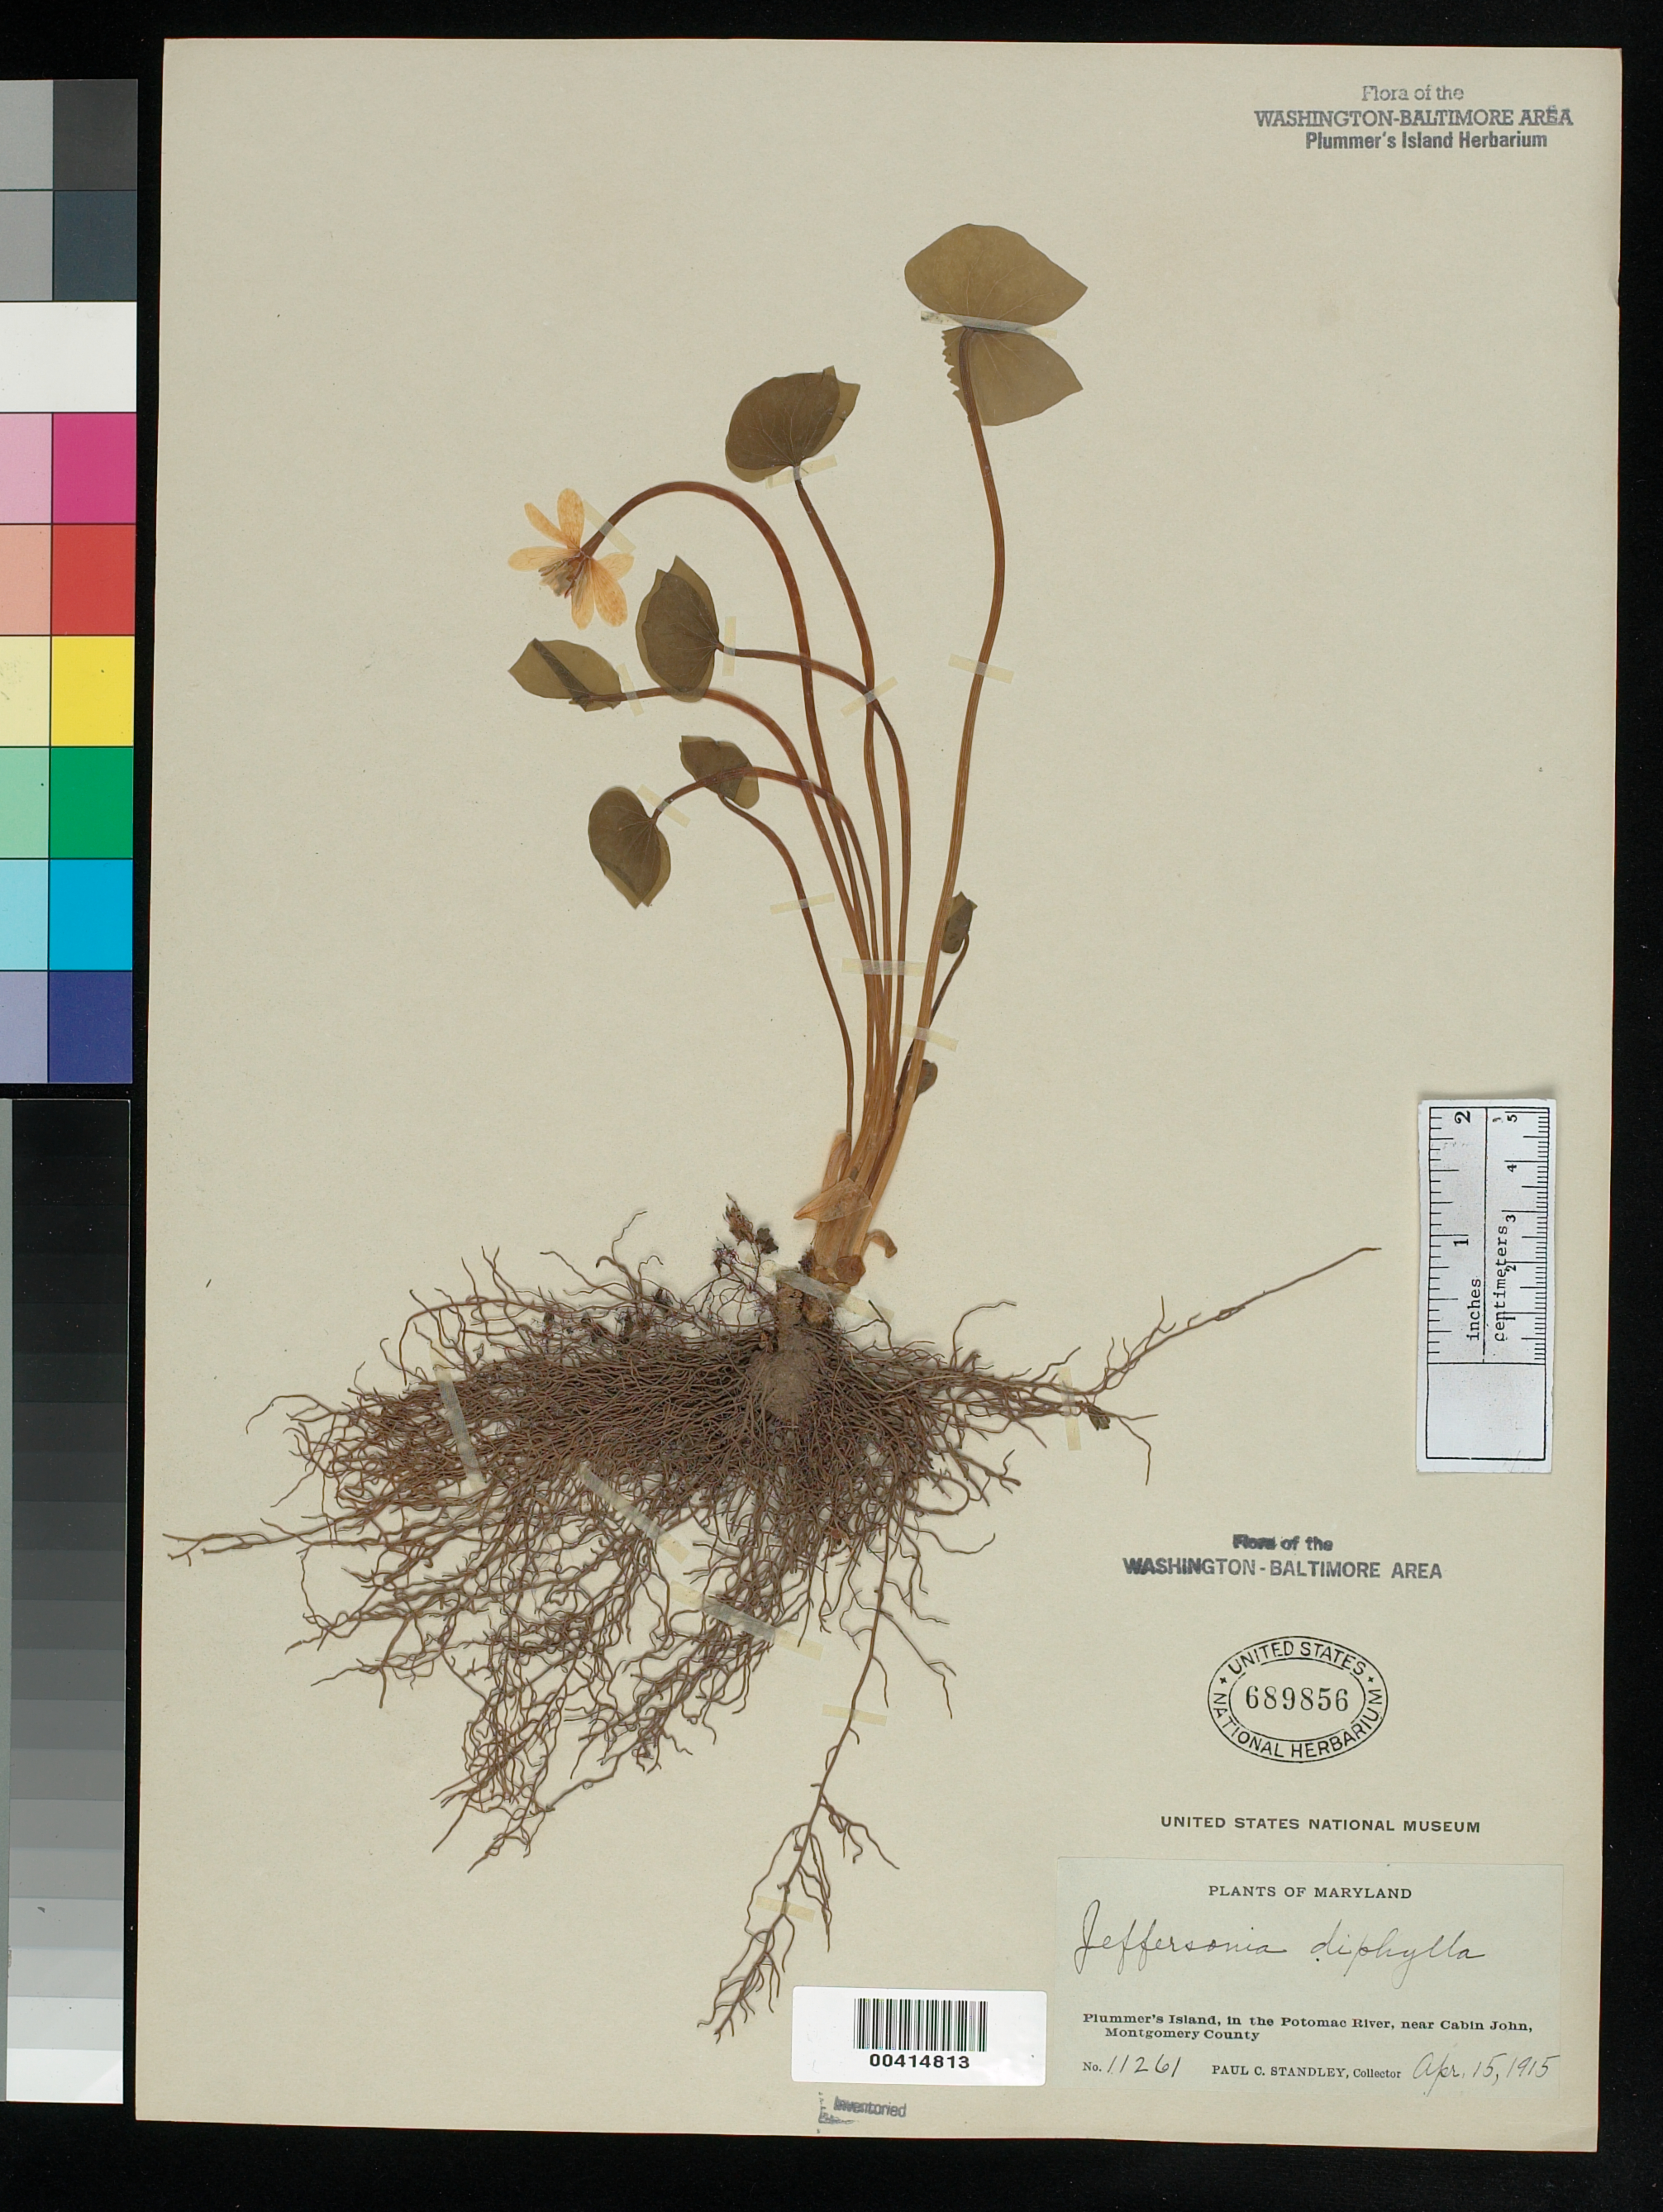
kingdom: Plantae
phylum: Tracheophyta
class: Magnoliopsida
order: Ranunculales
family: Berberidaceae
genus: Jeffersonia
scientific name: Jeffersonia diphylla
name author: (L.) Pers.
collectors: P. C. Standley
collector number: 11261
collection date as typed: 15 Apr 1915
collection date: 1915-04-15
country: United States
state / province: Maryland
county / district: Montgomery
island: Plummers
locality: Plummer's Island C. & O. Canal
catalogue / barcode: US 689856